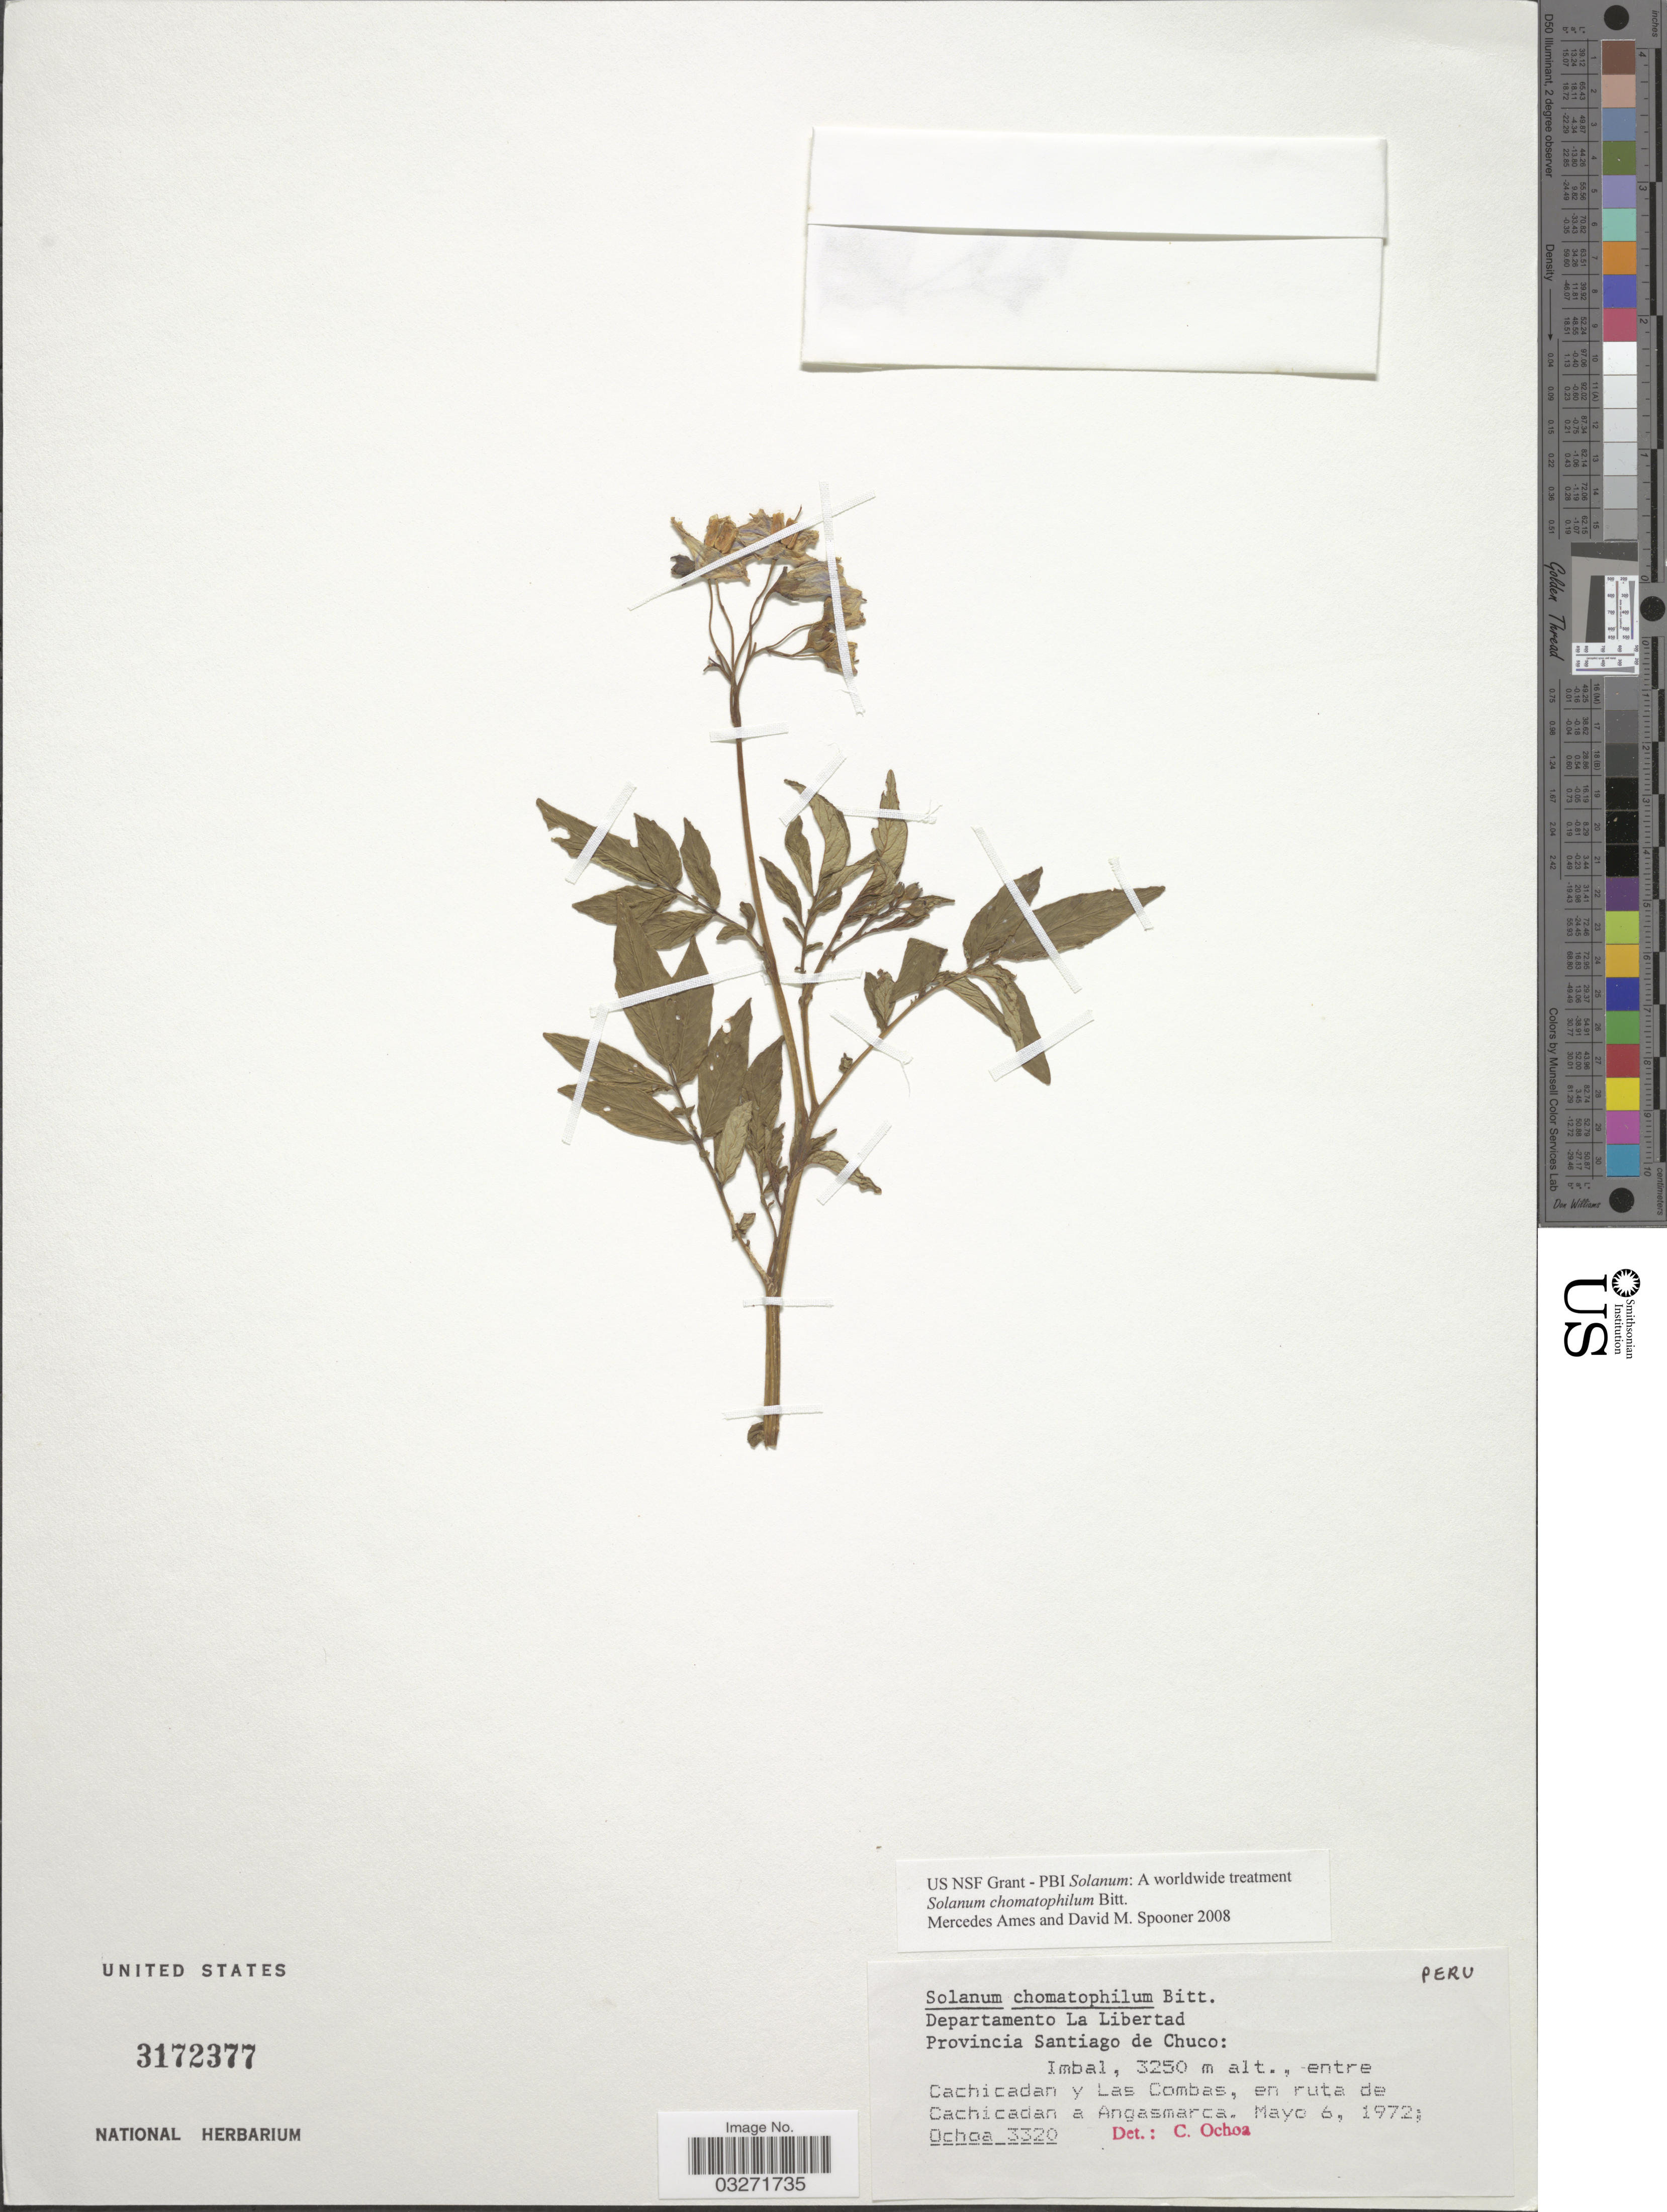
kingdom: Plantae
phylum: Tracheophyta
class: Magnoliopsida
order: Solanales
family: Solanaceae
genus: Solanum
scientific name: Solanum chomatophilum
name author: Bitter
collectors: -. Ochoa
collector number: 3320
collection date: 1972-05-06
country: Peru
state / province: La Libertad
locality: Departamento La Libertad. Provincia Santiago de Chuco: Imbal, entre Cachicadan y Las Combas, en ruta de Cachicadan a Angasmarca.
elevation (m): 3250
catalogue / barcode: US 3172377